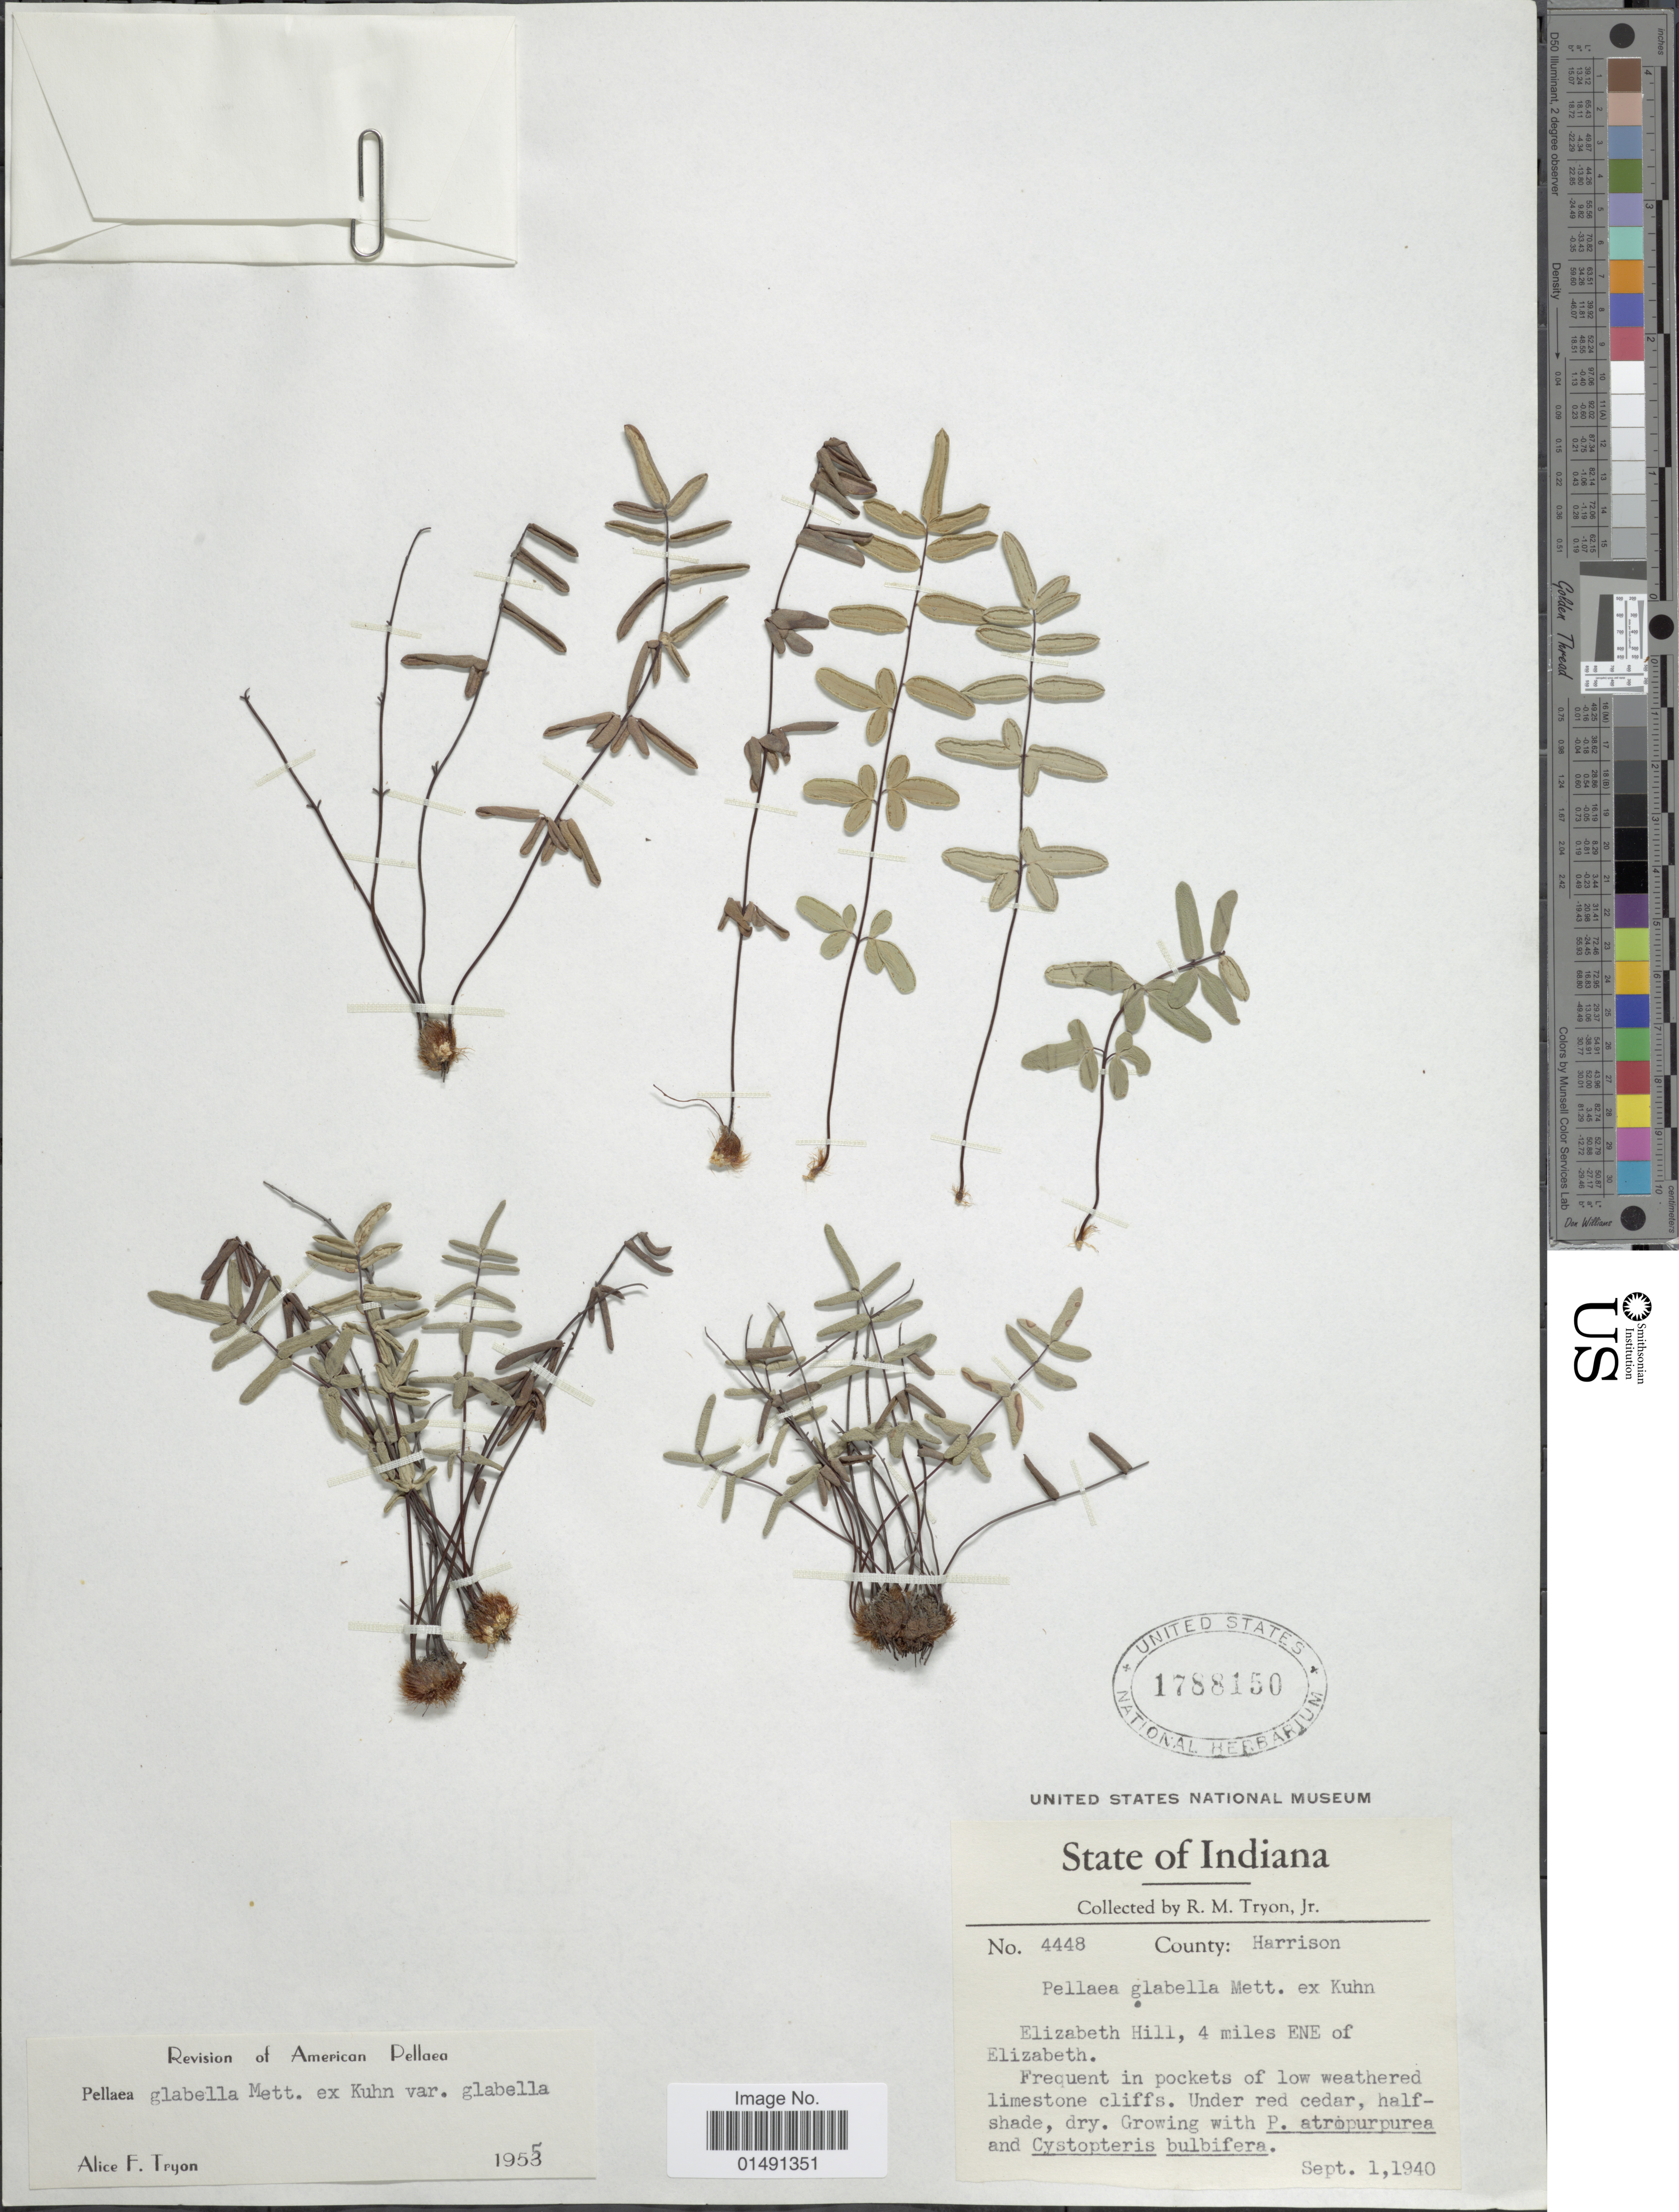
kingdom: Plantae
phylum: Tracheophyta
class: Polypodiopsida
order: Polypodiales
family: Pteridaceae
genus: Pellaea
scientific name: Pellaea glabella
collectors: R. M. Tryon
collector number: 4448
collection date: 1940-09-01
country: United States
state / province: Indiana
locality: County: Harrison, Elizabeth Hill, 4 miles ENE of Elizaneth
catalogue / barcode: US 1788150